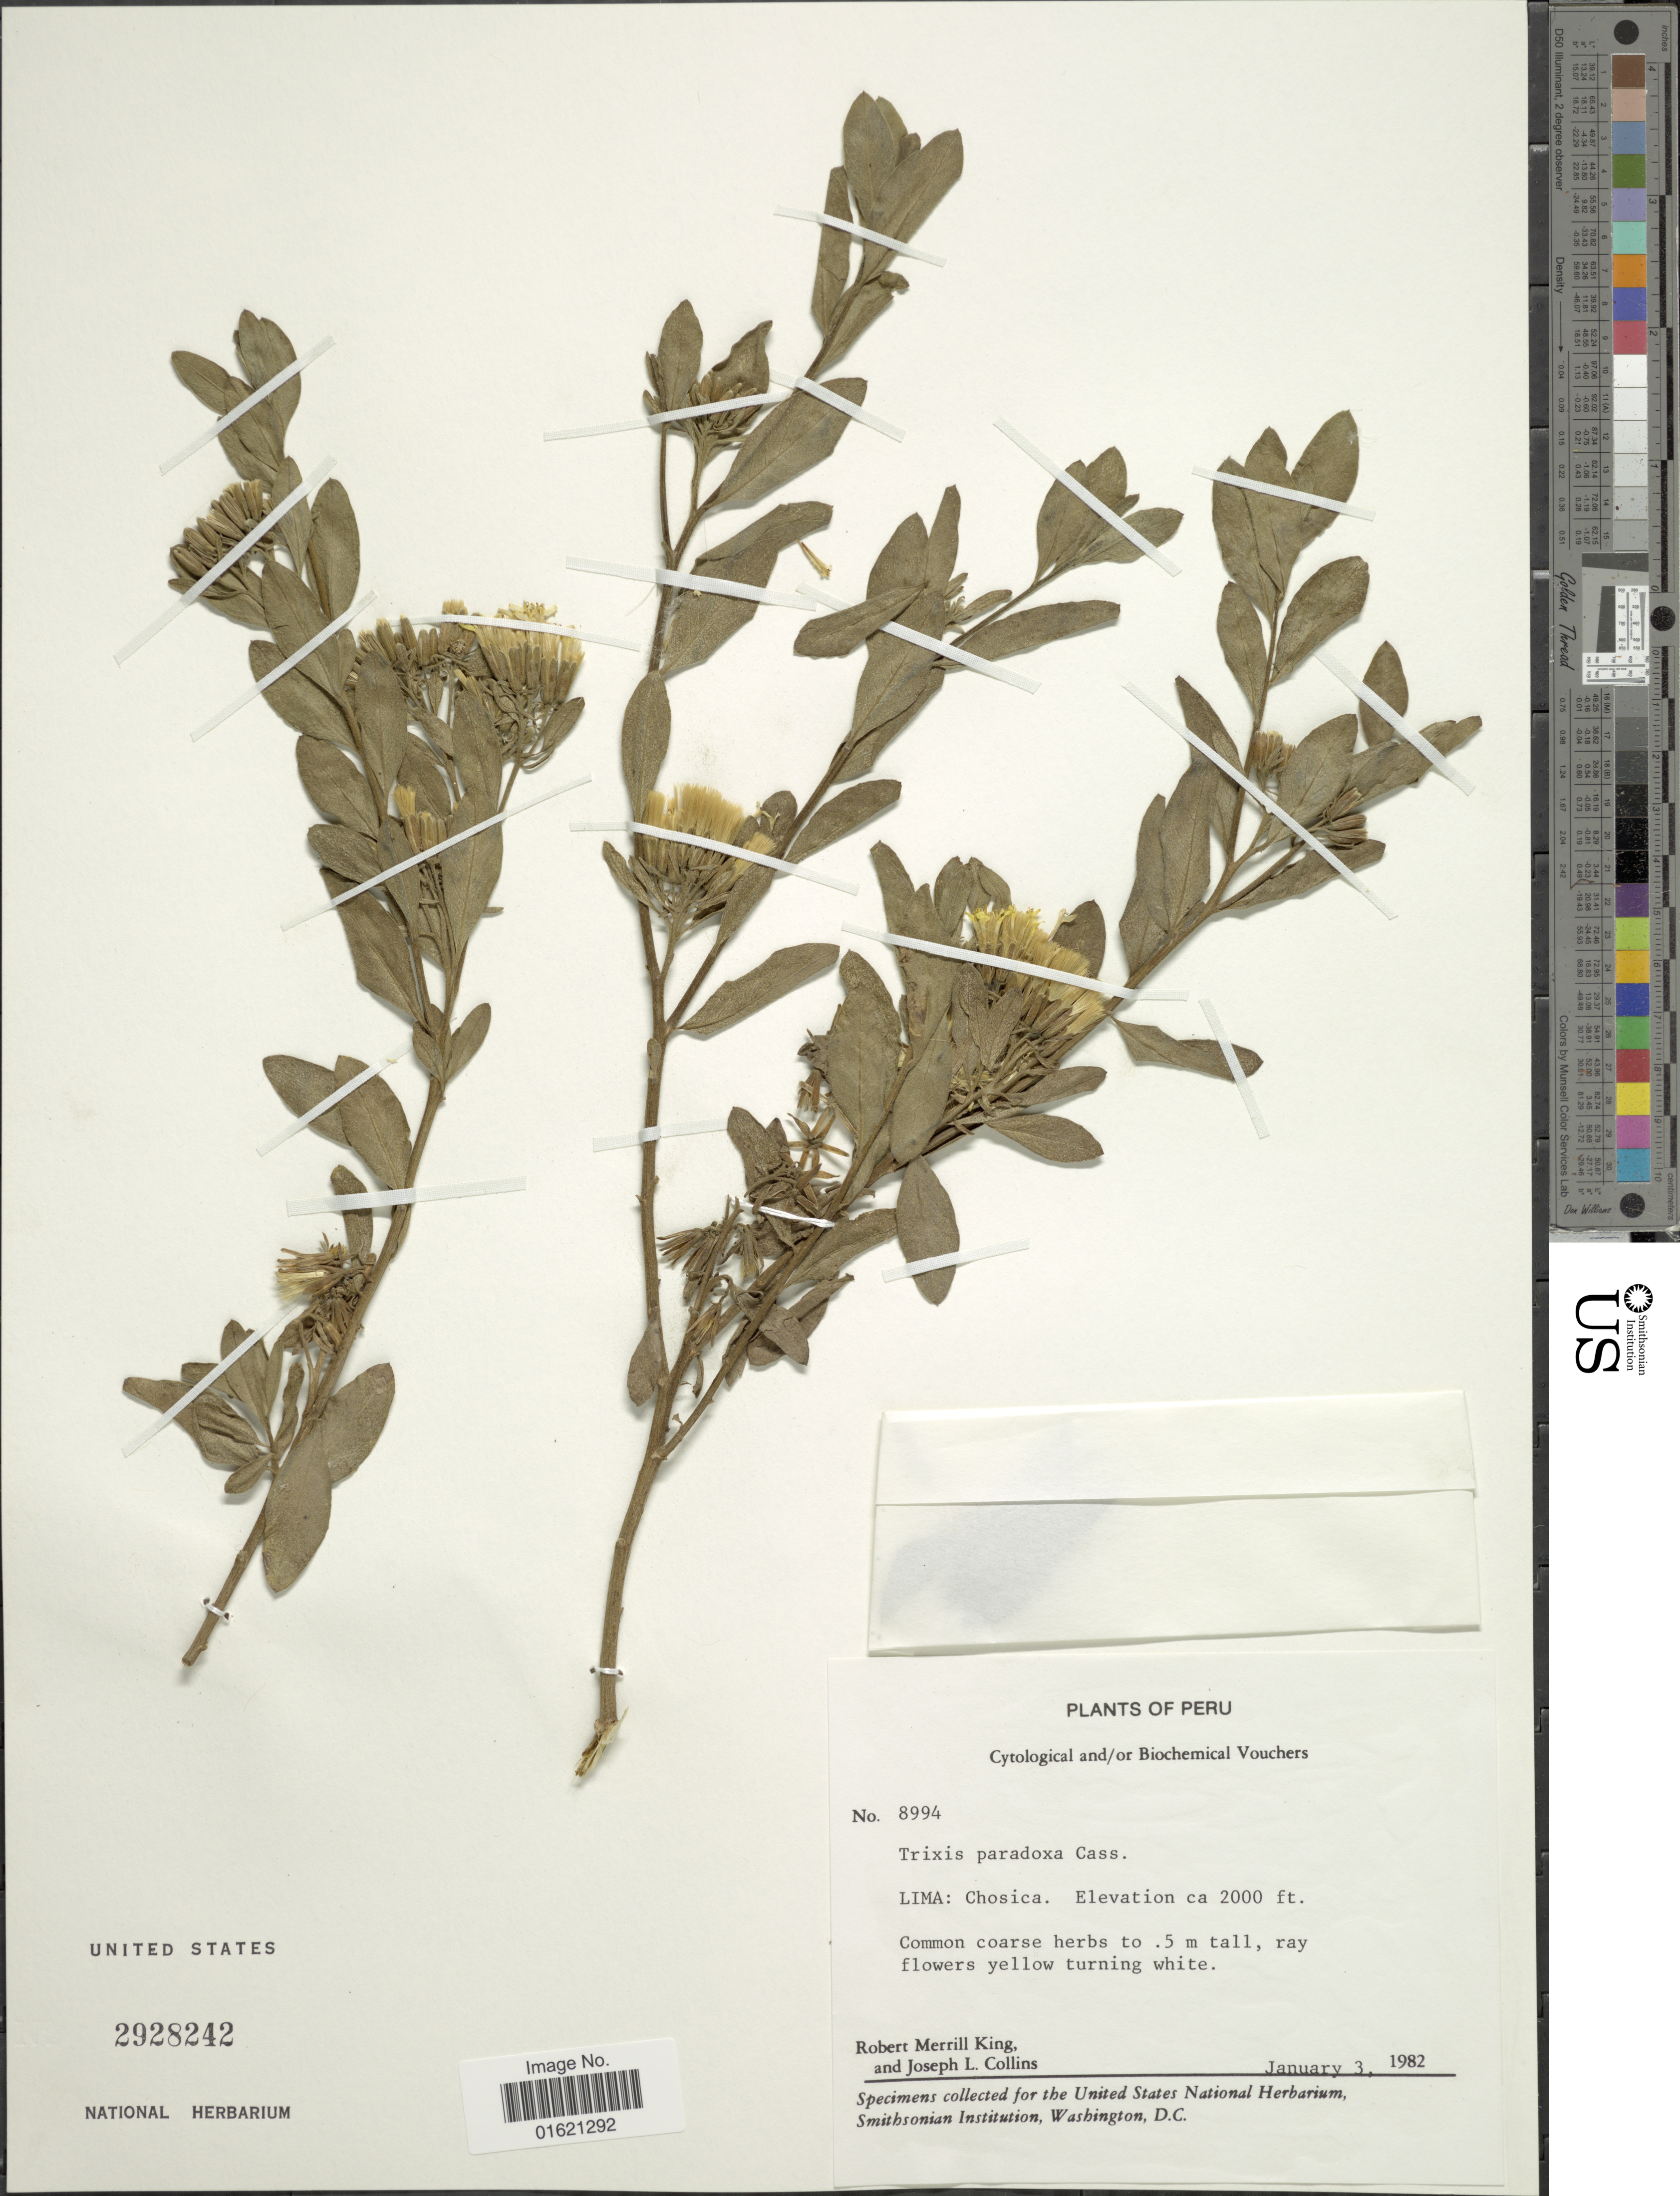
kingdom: Plantae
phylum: Tracheophyta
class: Magnoliopsida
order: Asterales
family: Asteraceae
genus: Trixis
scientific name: Trixis cacalioides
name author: (Kunth) D. Don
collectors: R. M. King & J. L. Collins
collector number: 8994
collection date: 1982-01-03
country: Peru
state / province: Lima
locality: Lima: Chosica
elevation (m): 610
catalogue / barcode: US 2928242